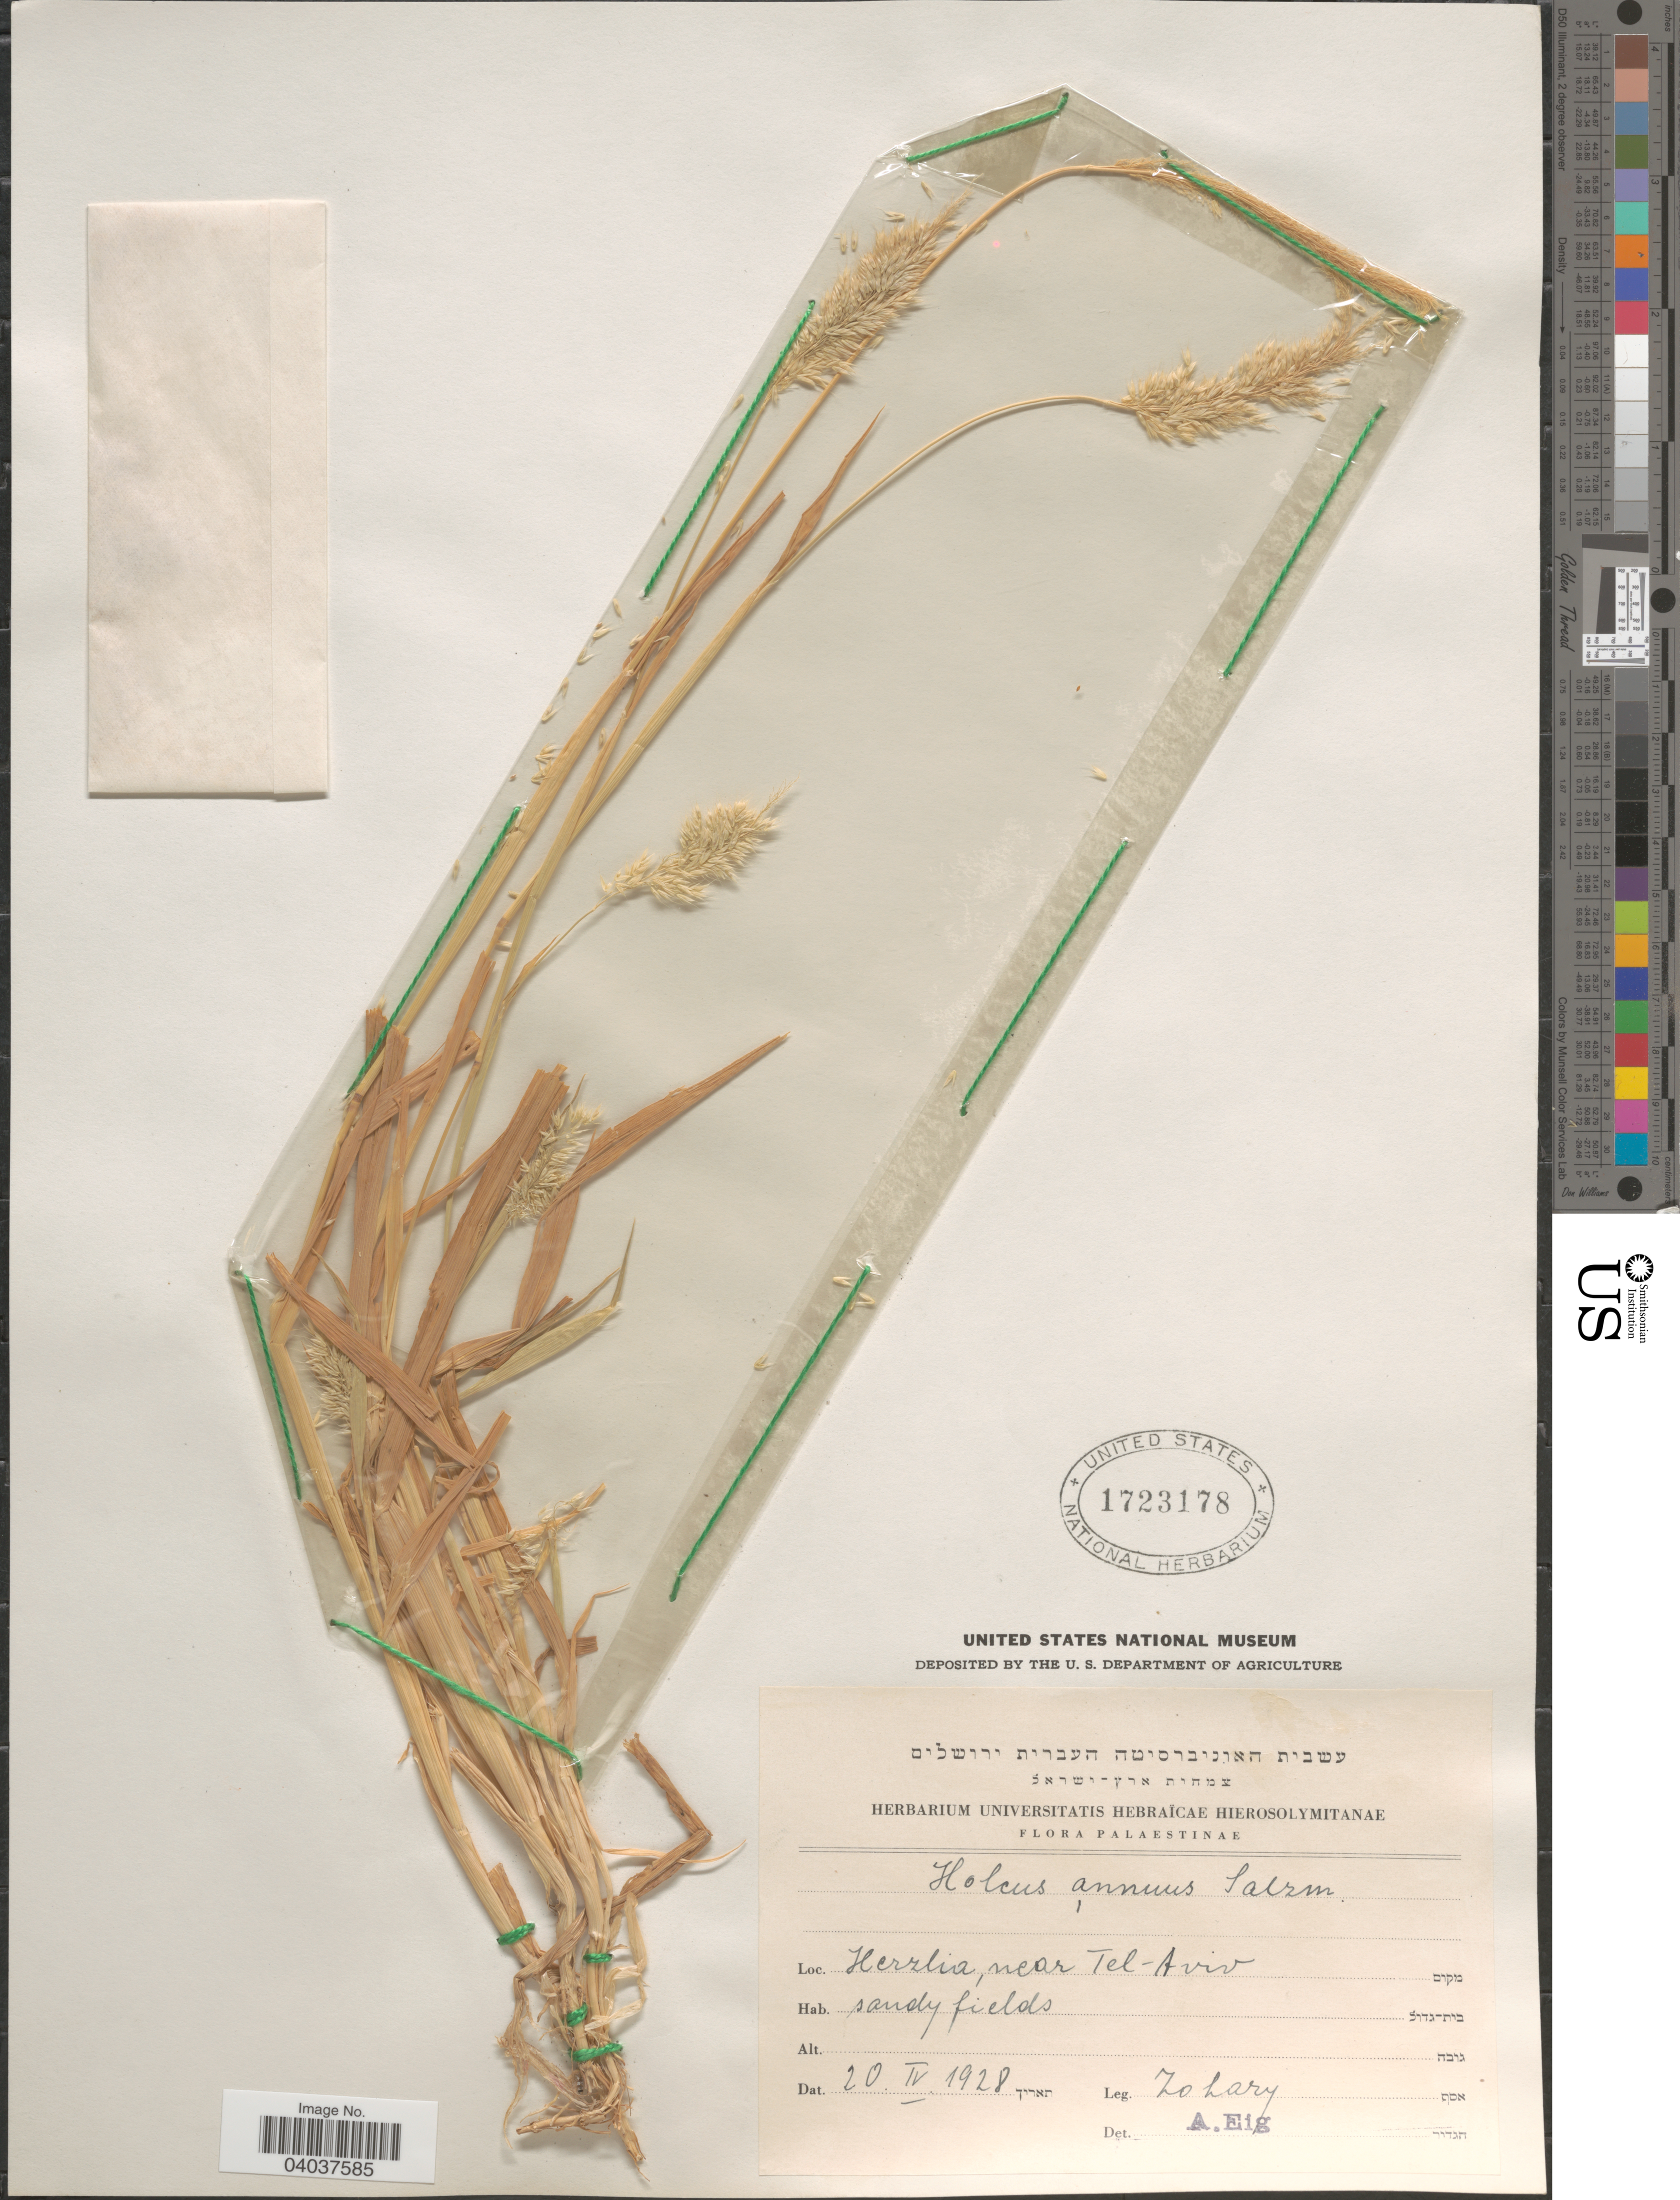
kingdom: Plantae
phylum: Tracheophyta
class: Liliopsida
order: Poales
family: Poaceae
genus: Holcus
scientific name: Holcus annuus subsp. setiglumis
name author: (Boiss. & Reut.) Salzm. et al. ex C.A. Mey.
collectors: Zohary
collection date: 1928-04-20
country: Israel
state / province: Tel Aviv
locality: Palaestinae. Herzlia, near Tel-Aviv.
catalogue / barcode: US 1723178